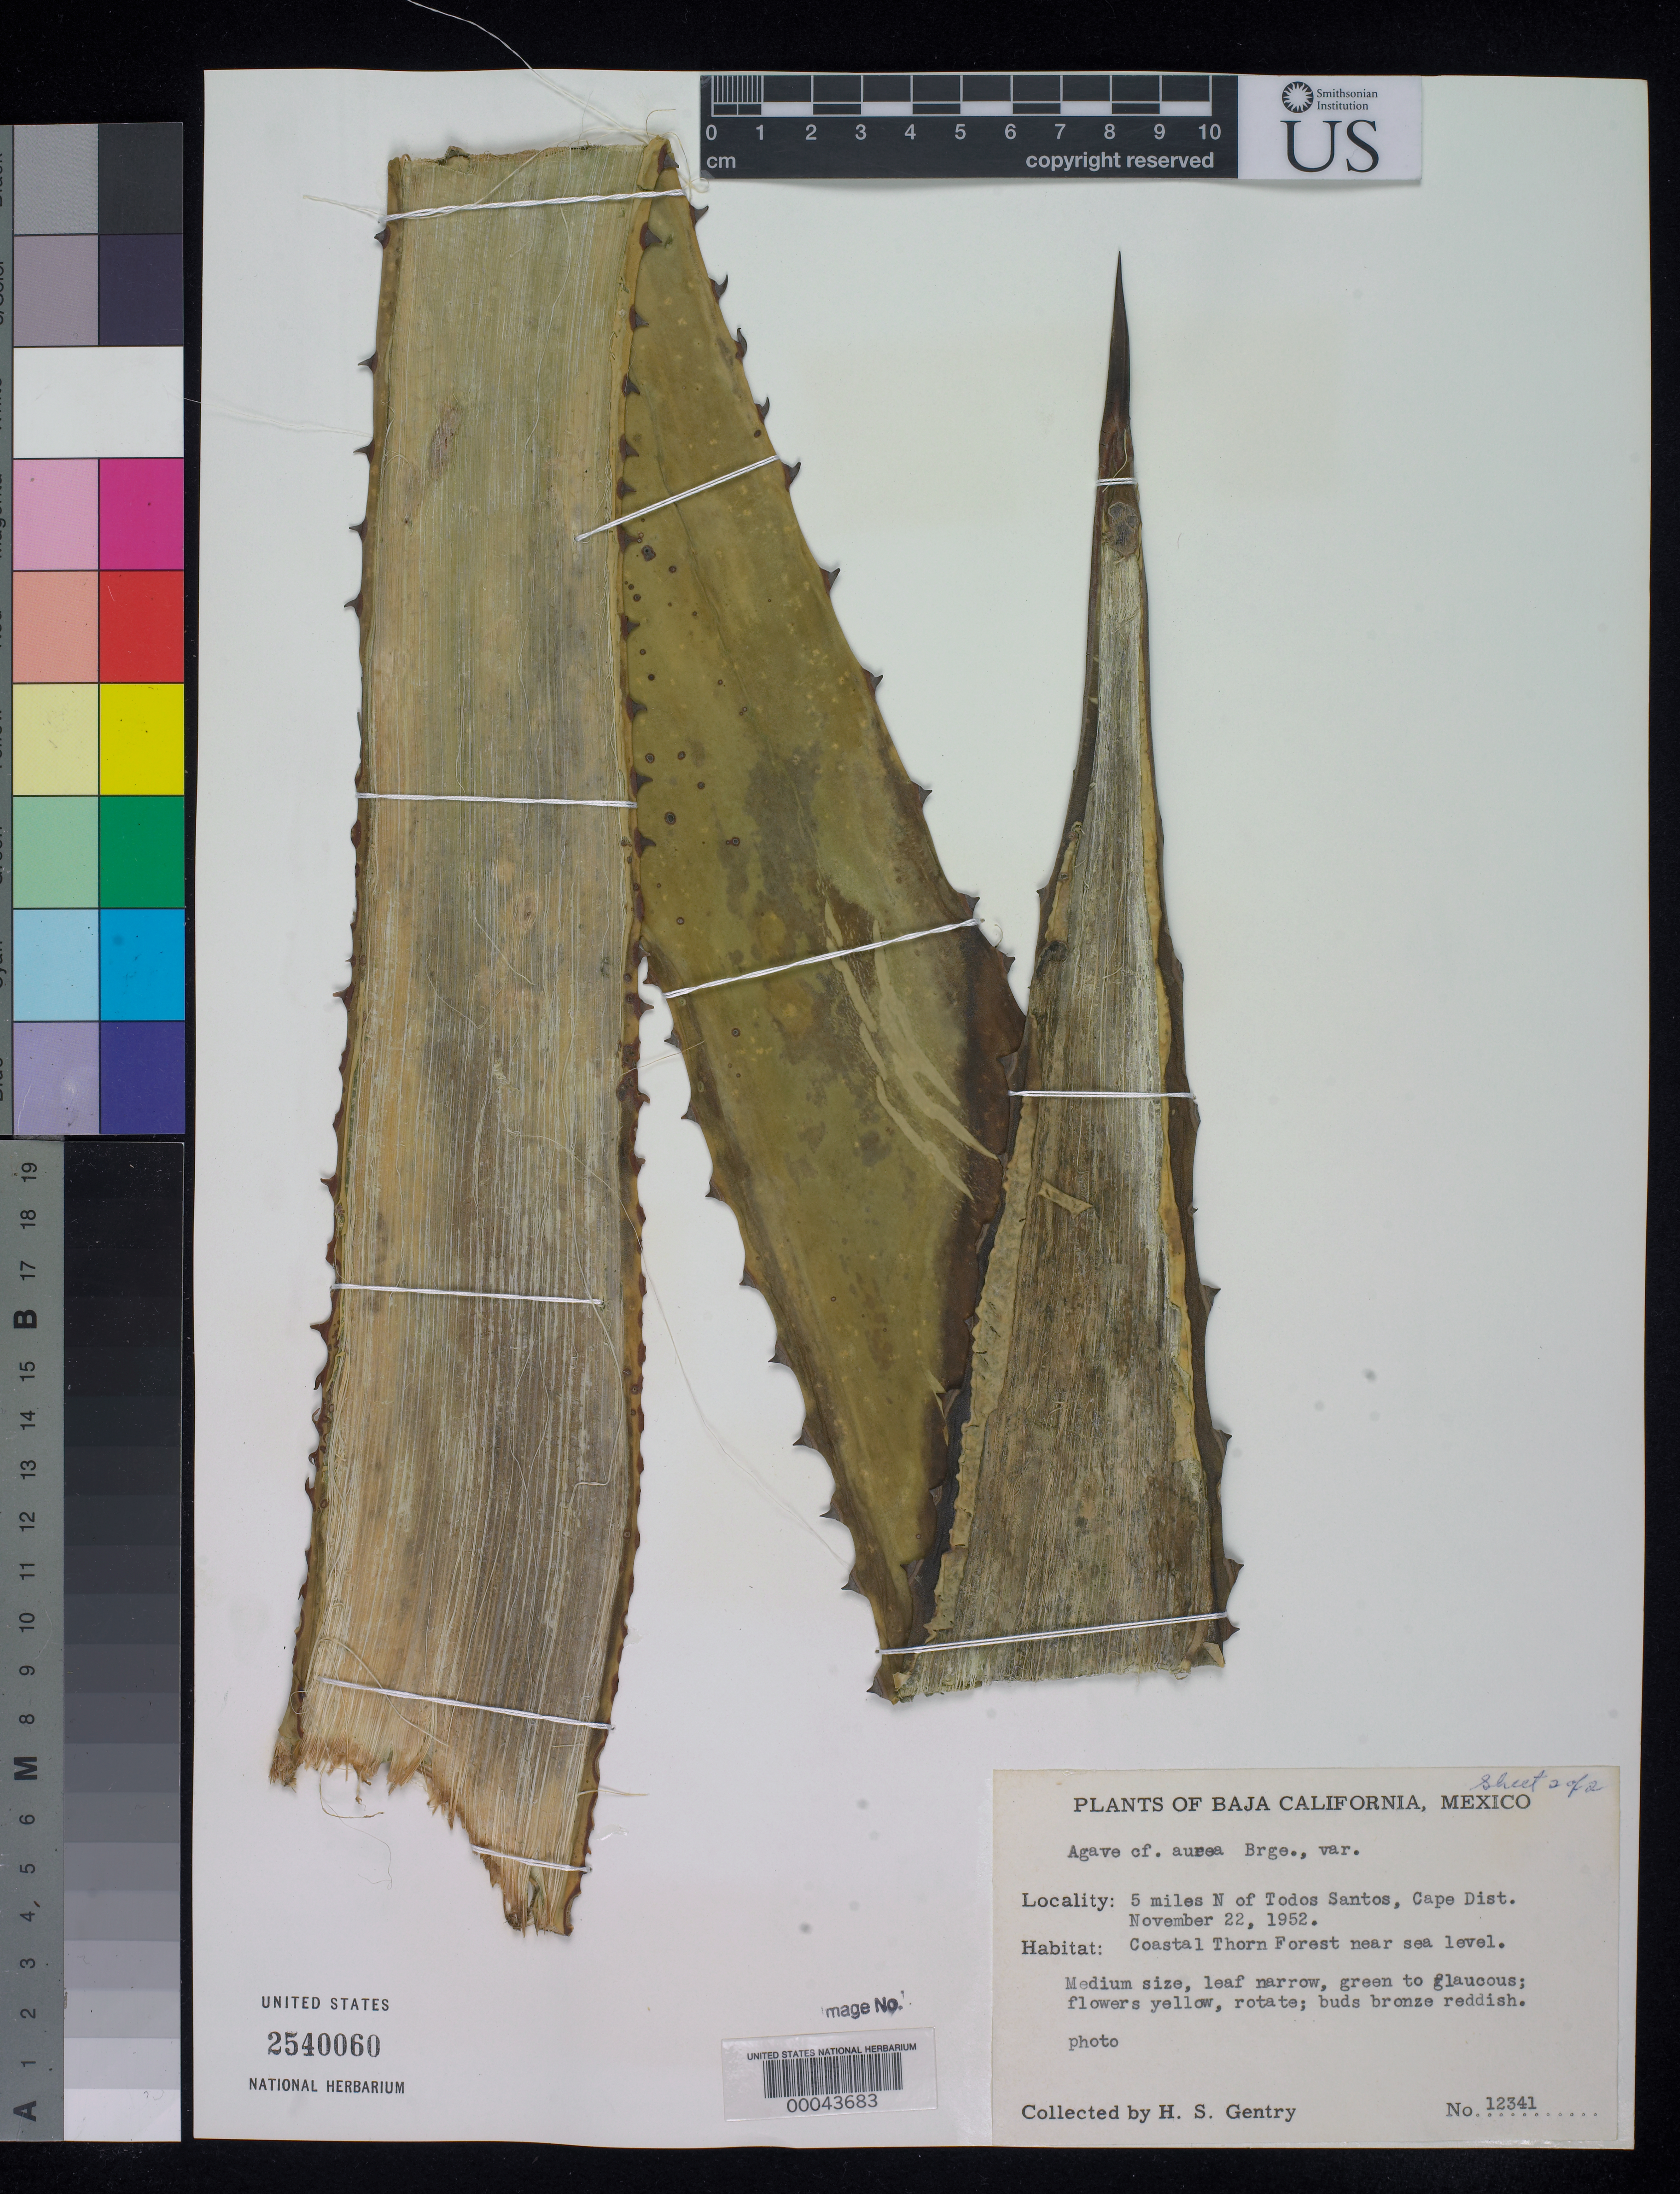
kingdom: Plantae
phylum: Tracheophyta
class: Liliopsida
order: Asparagales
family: Asparagaceae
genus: Agave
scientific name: Agave aurea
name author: Brandegee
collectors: H. S. Gentry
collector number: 12341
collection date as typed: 22 Nov 1952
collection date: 1952-11-22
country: Mexico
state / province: Baja California Sur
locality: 5 mi N of Todos Santos, Cape District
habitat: Coastal thorn forest near sea level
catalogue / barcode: US 2540060